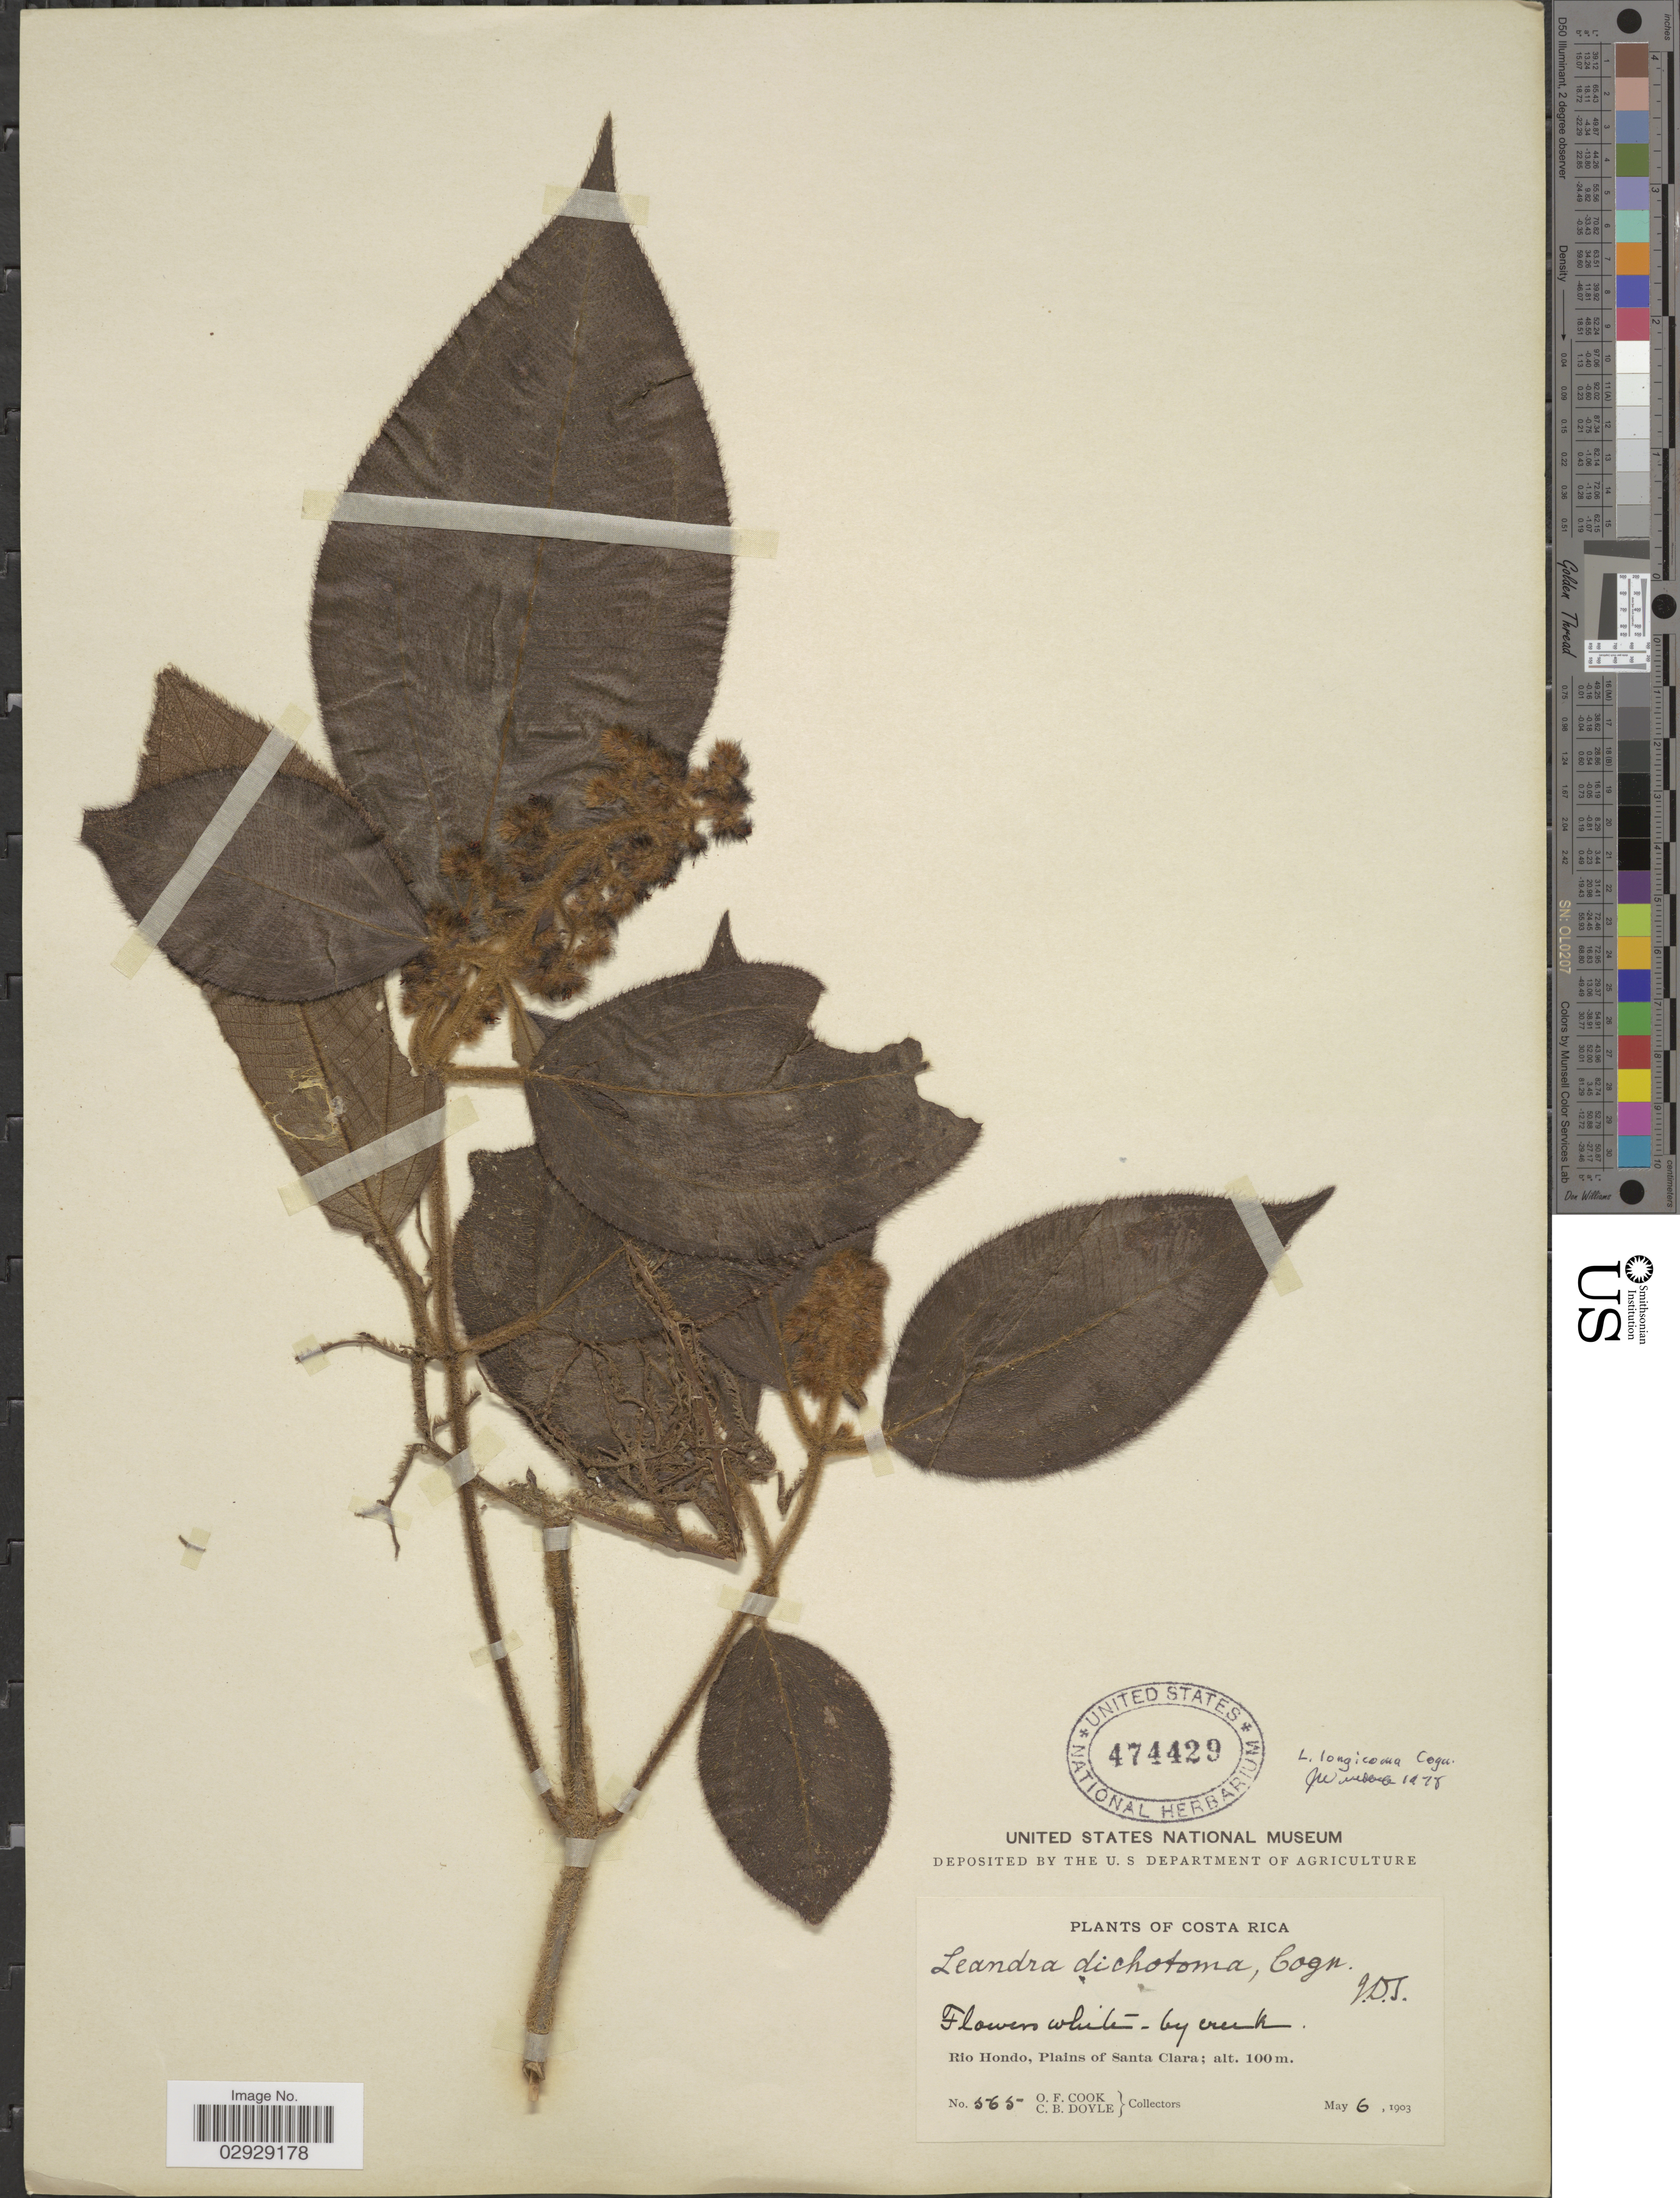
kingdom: Plantae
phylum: Tracheophyta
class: Magnoliopsida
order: Myrtales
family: Melastomataceae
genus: Leandra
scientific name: Leandra longicoma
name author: Cogn.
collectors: O. F. Cook & C. Doyle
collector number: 565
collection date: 1903-05-06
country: Costa Rica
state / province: Limón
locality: Rio Hondo, Plains of Santa Clara.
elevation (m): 100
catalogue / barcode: US 474429